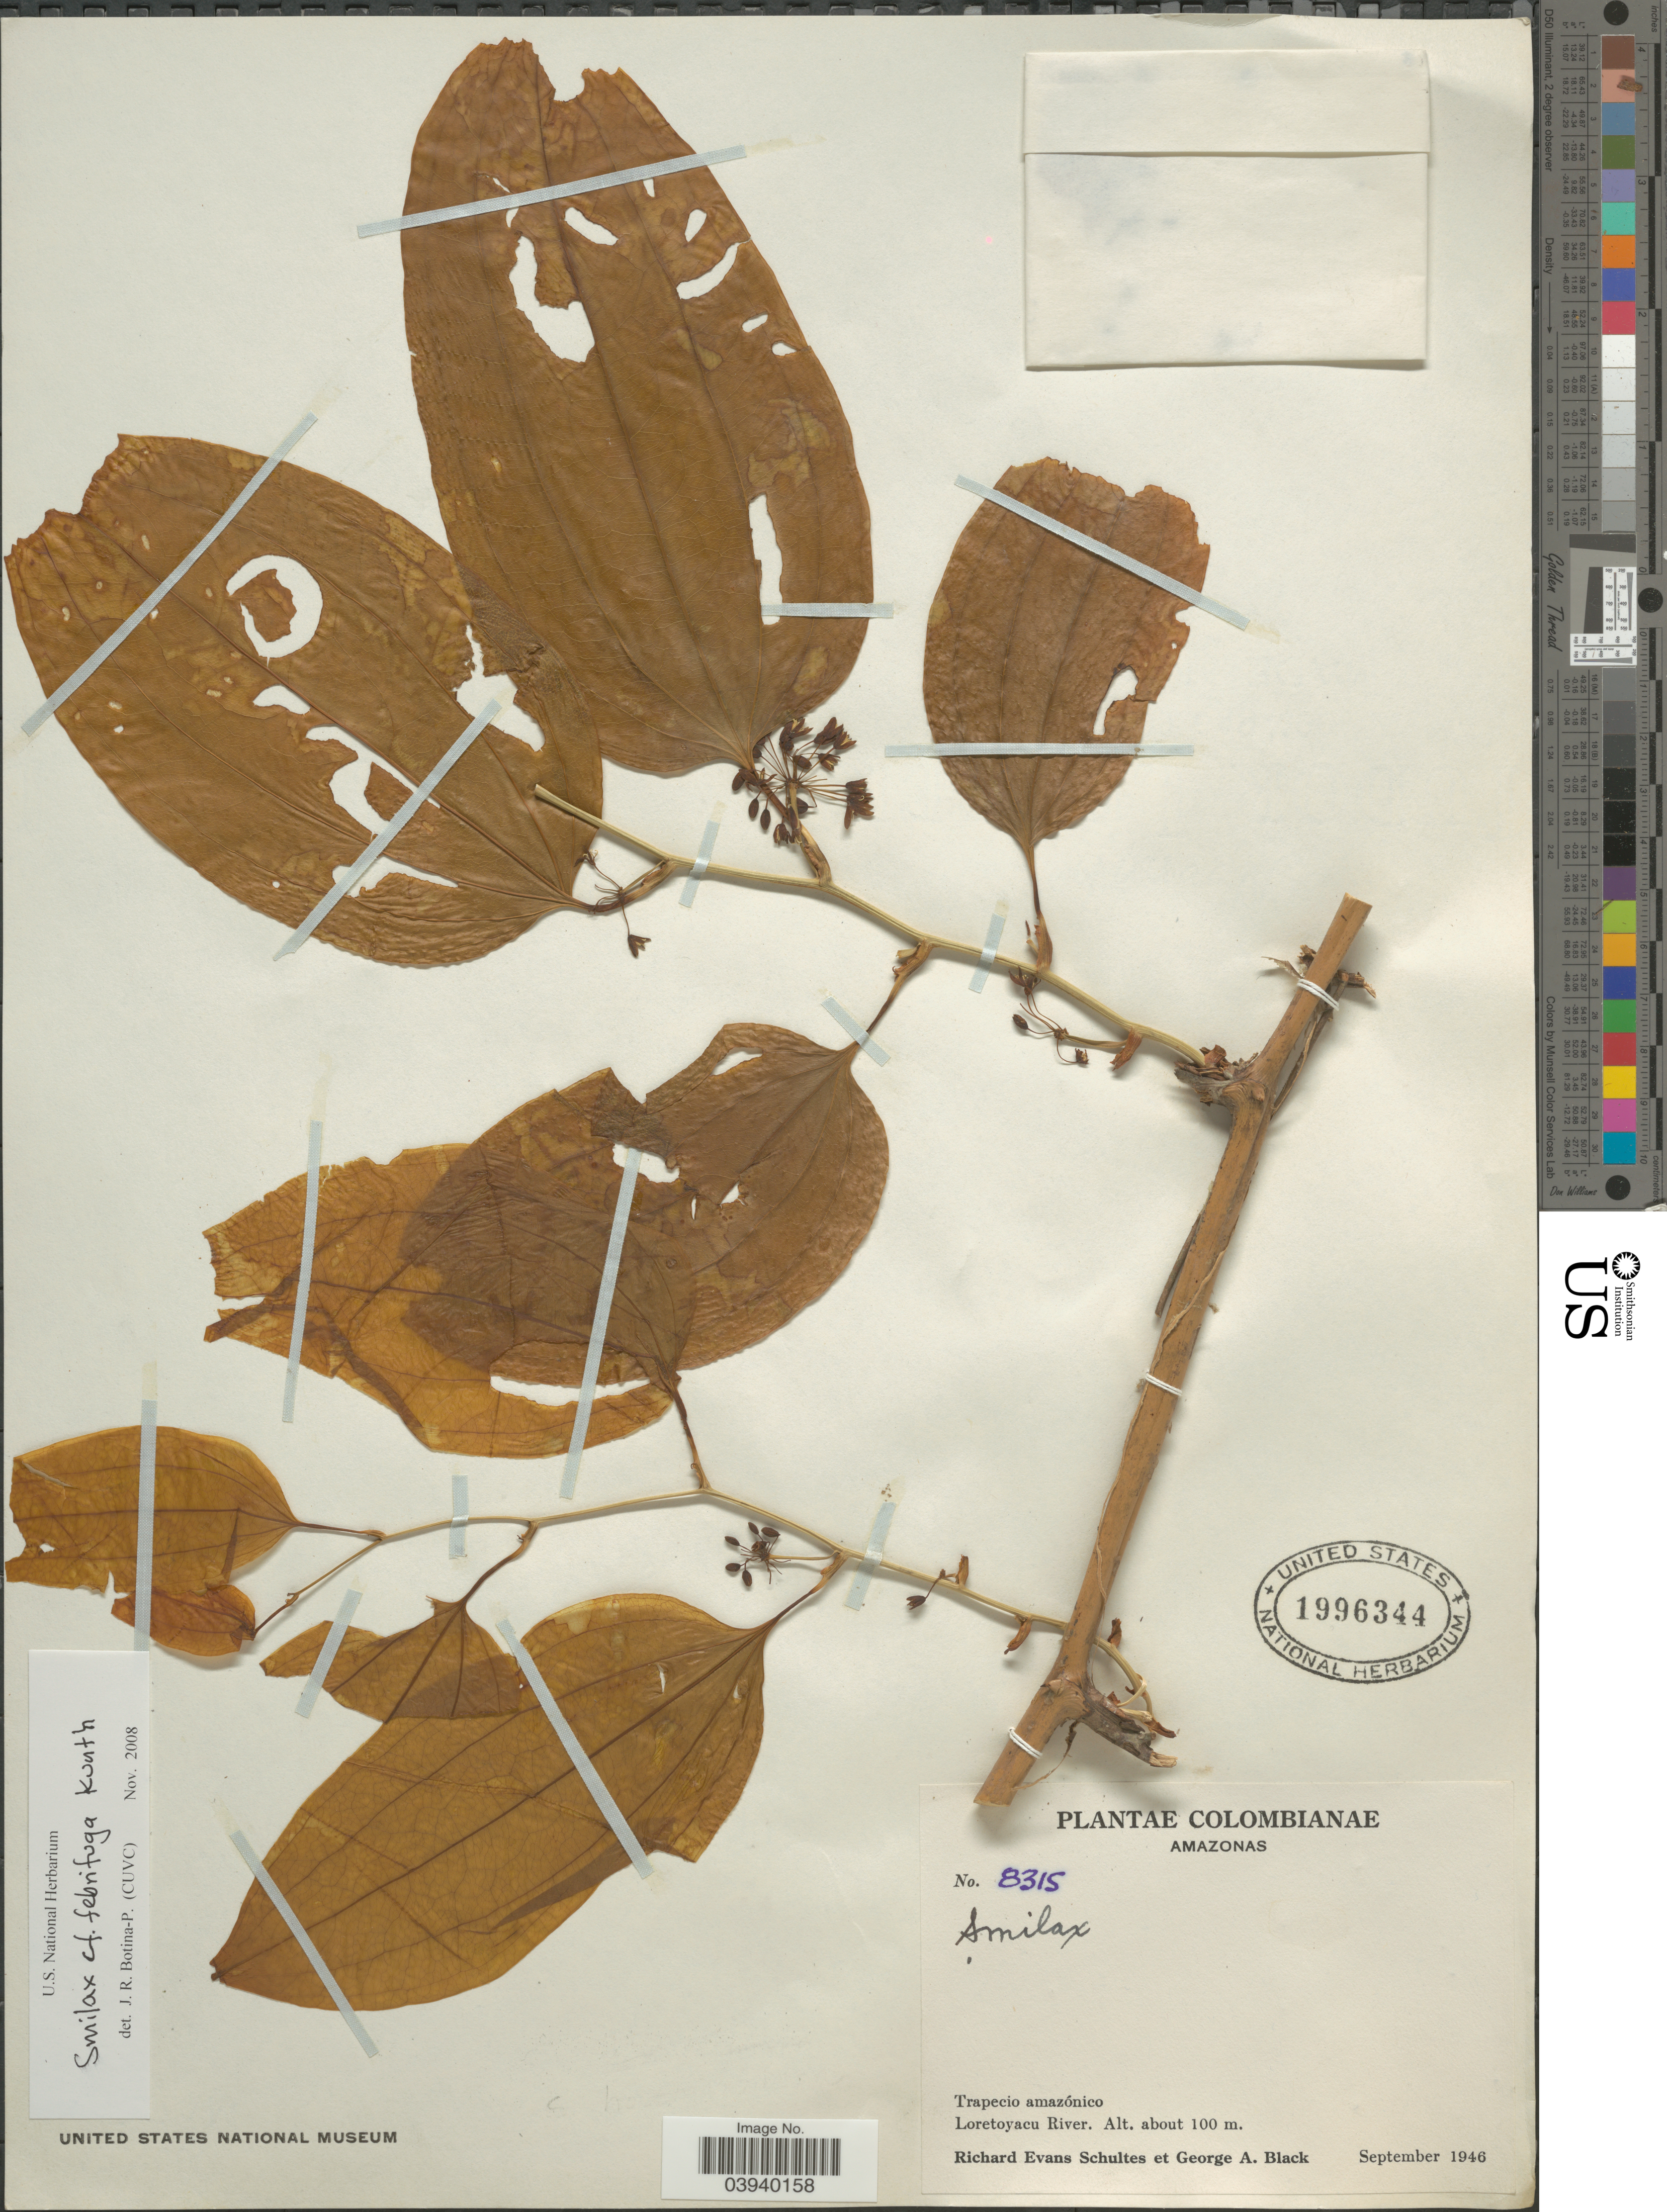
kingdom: Plantae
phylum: Tracheophyta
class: Liliopsida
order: Liliales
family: Smilacaceae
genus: Smilax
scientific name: Smilax febrifuga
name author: Kunth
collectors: R. E. Schultes & G. A. Black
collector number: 8315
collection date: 1946-09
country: Colombia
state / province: Amazônas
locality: Trapecio amazónico. Loretoyacu River.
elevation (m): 100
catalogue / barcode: US 1996344